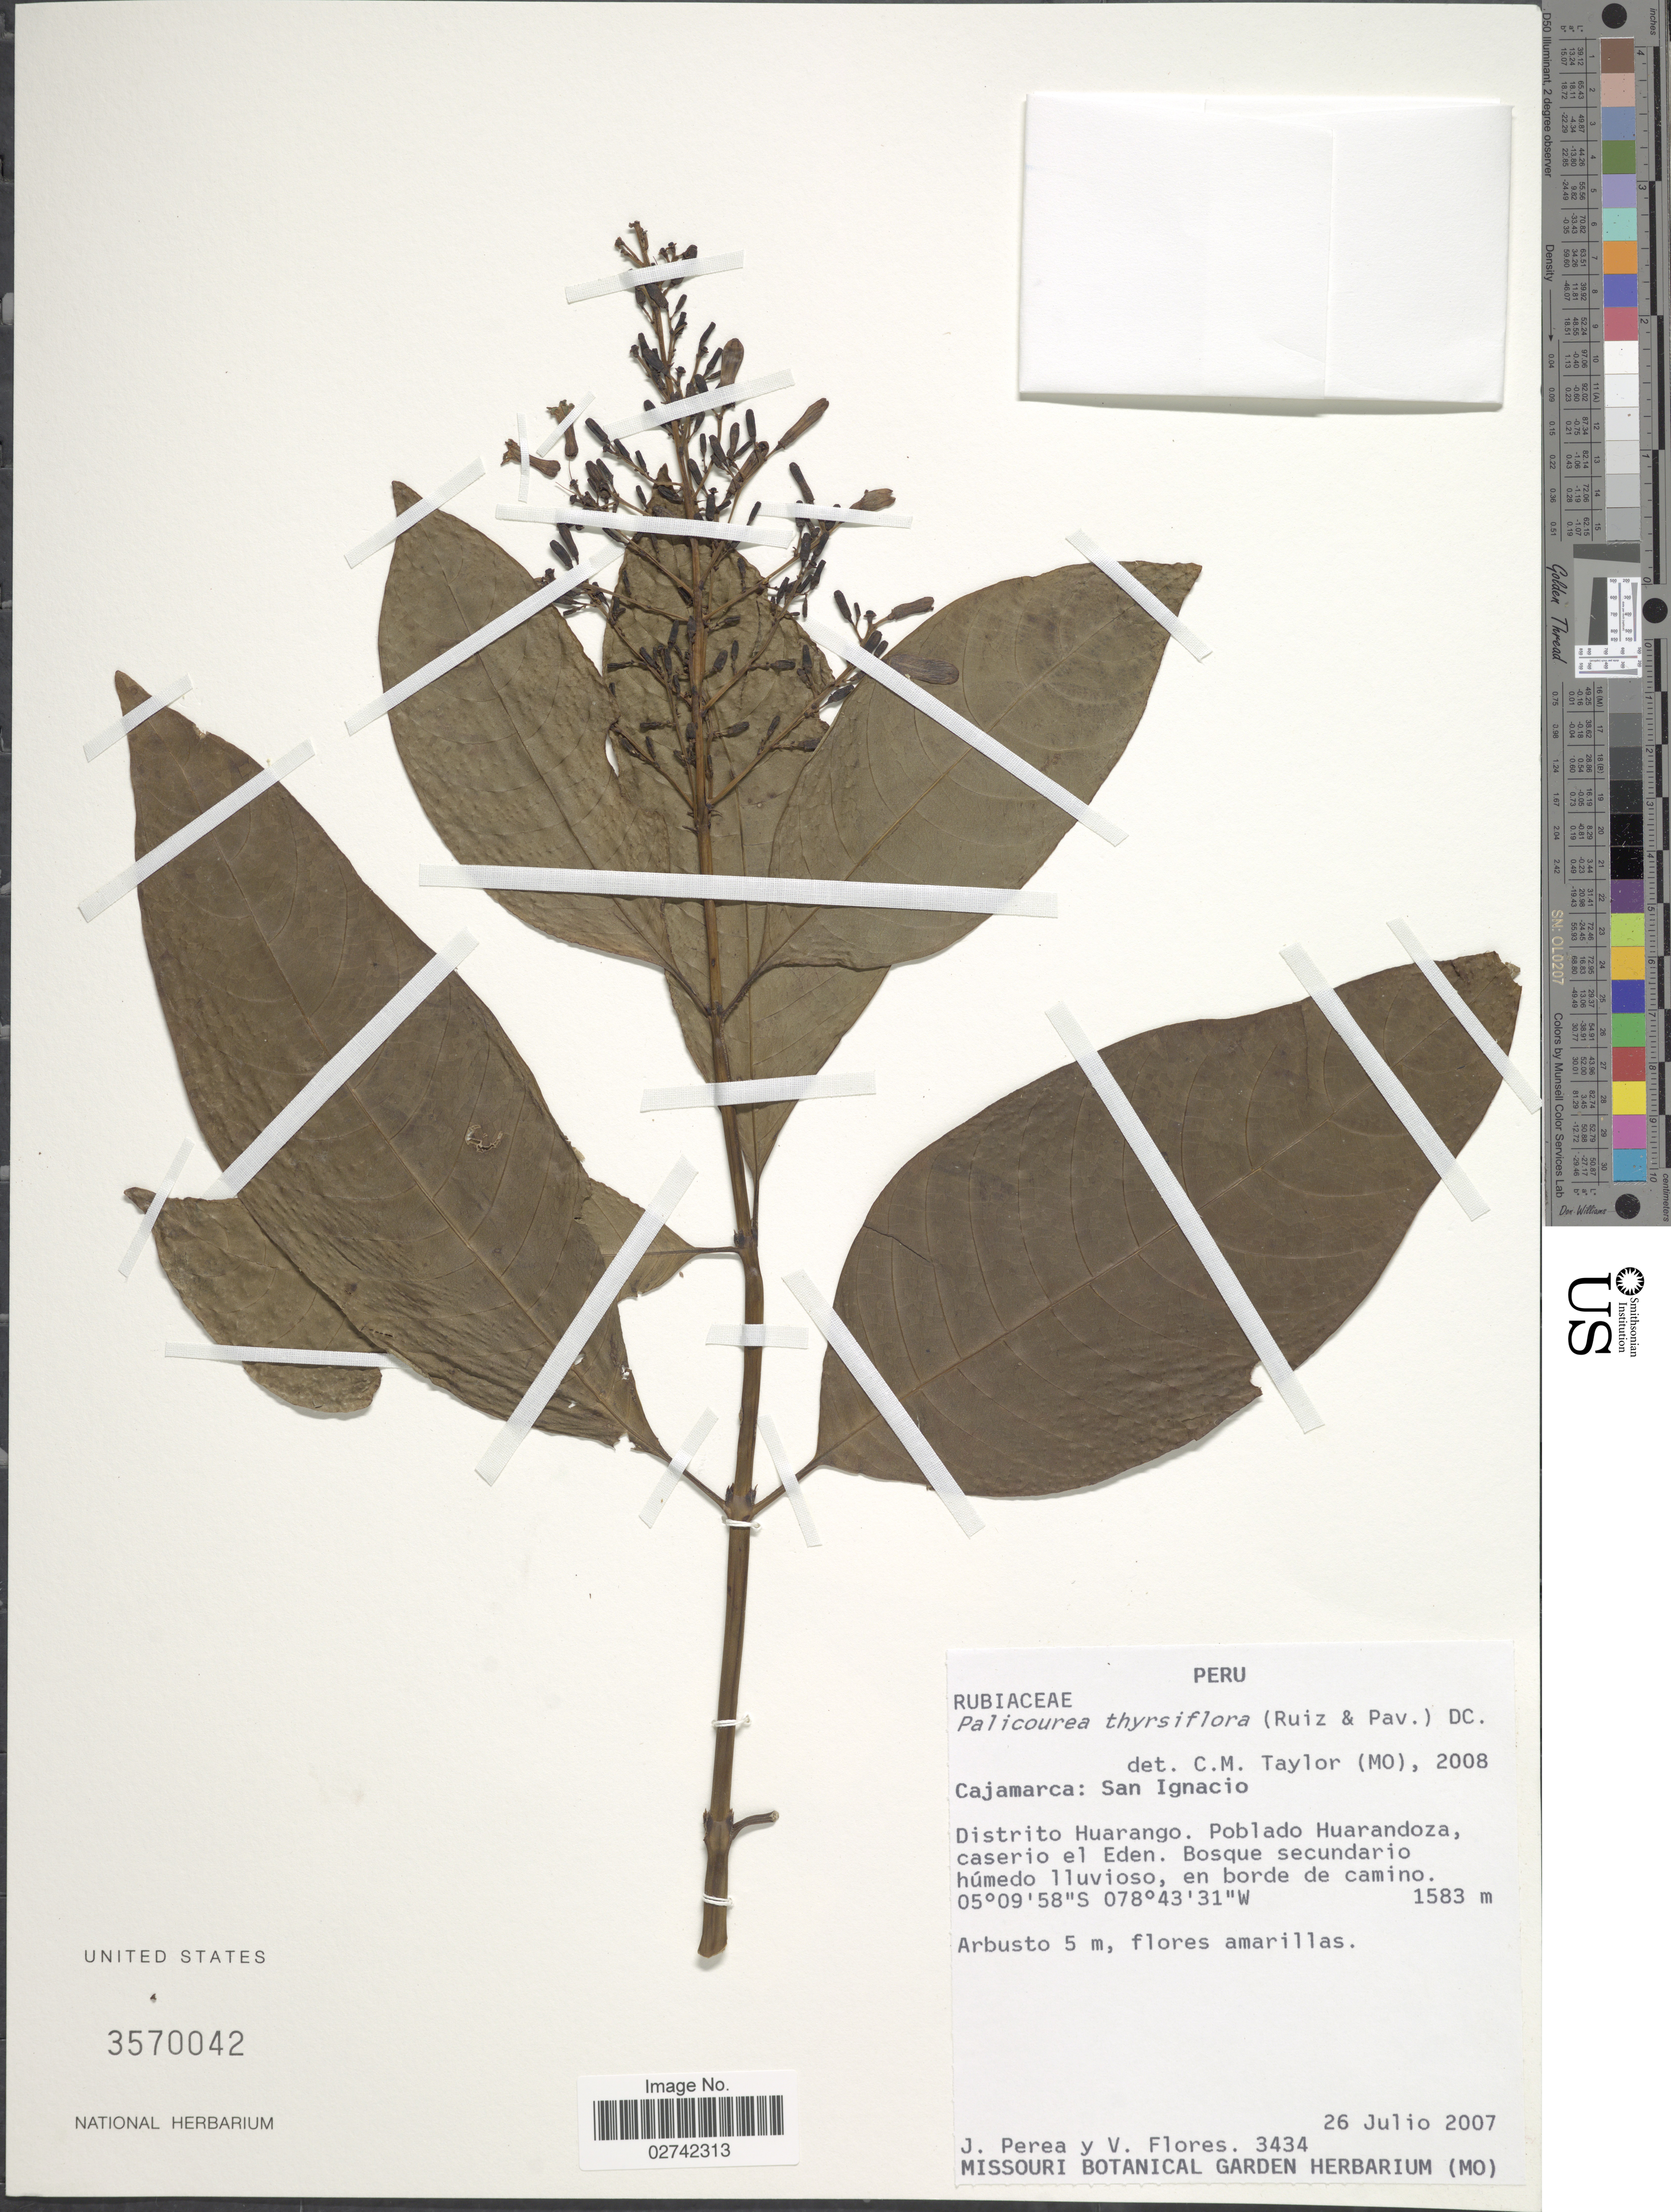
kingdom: Plantae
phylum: Tracheophyta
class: Magnoliopsida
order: Gentianales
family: Rubiaceae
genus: Palicourea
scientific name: Palicourea thyrsiflora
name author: (Ruiz & Pav.) DC.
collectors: J. Perea & V. Flores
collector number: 3434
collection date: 2007-07-26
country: Peru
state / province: Cajamarca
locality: San Ignacio, Distrito Huarango, Poblado Huarandoza, caserio el Eden, en borde de camino.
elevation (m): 1583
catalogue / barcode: US 3570042